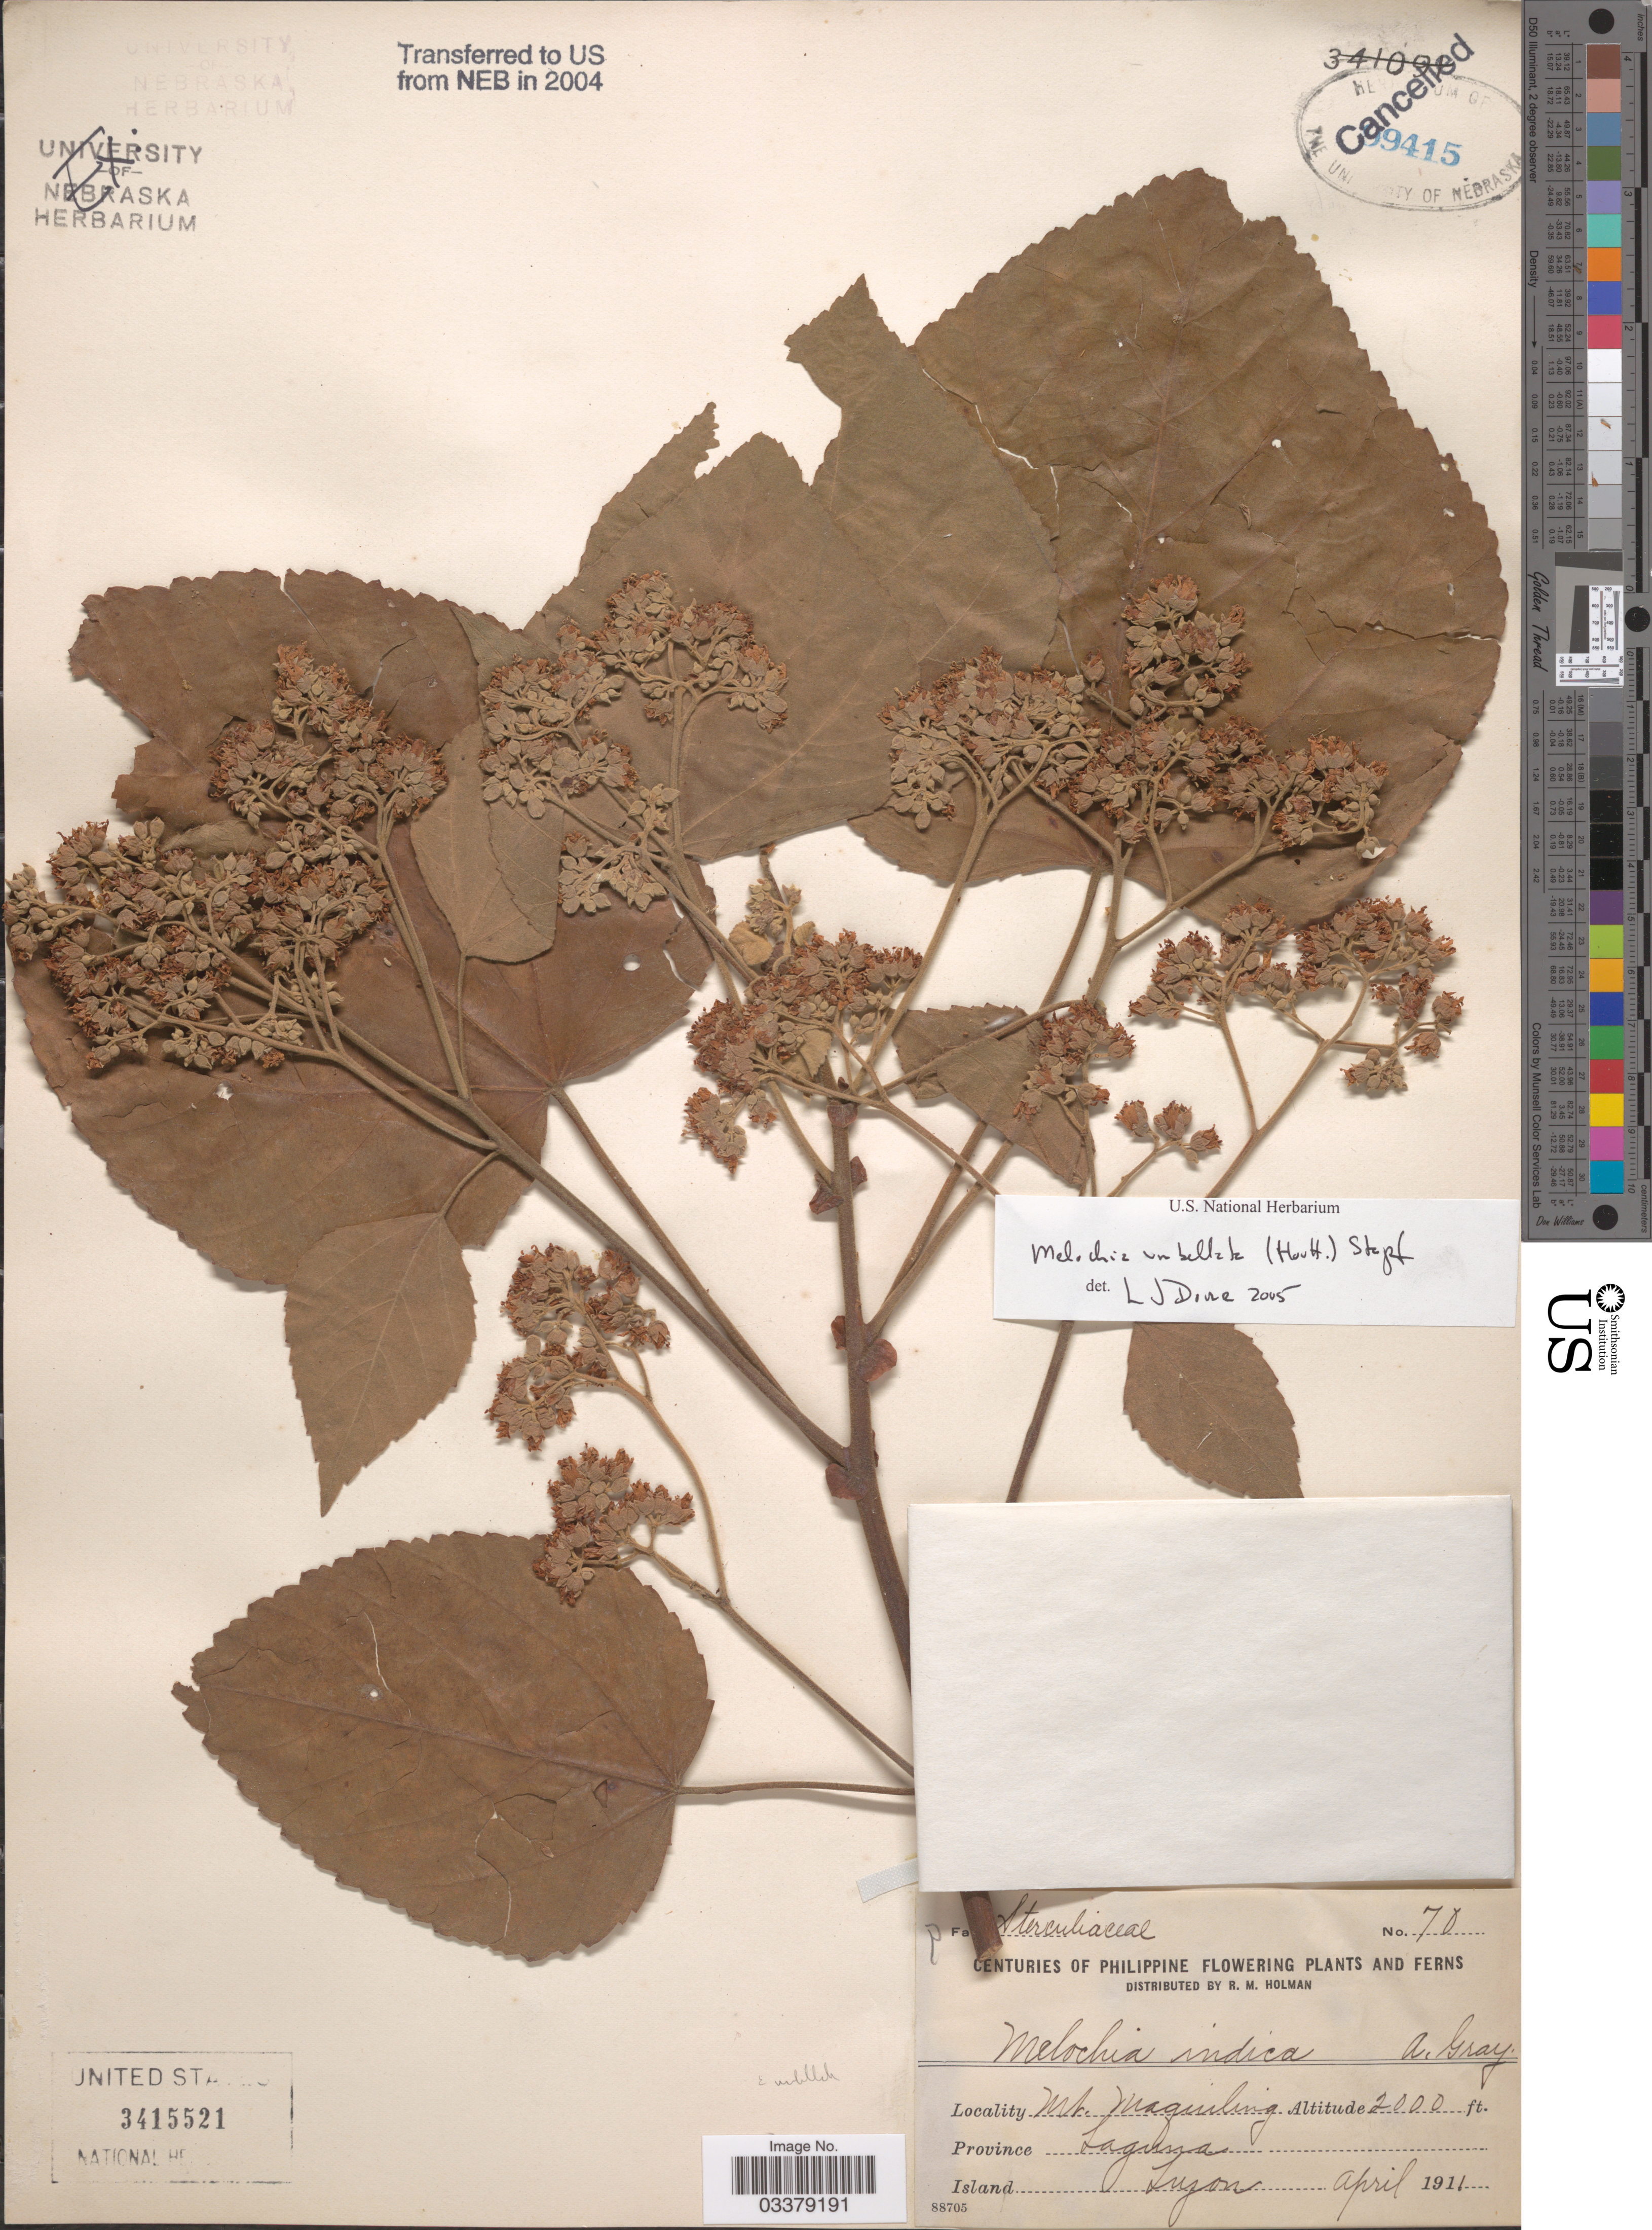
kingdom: Plantae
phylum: Tracheophyta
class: Magnoliopsida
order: Malvales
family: Malvaceae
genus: Melochia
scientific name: Melochia umbellata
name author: Stapf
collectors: R. Holman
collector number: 70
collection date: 1911-04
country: Philippines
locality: Mt. Maquiling. Province Laguna. Island Luzon.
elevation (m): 610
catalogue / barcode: US 3415521